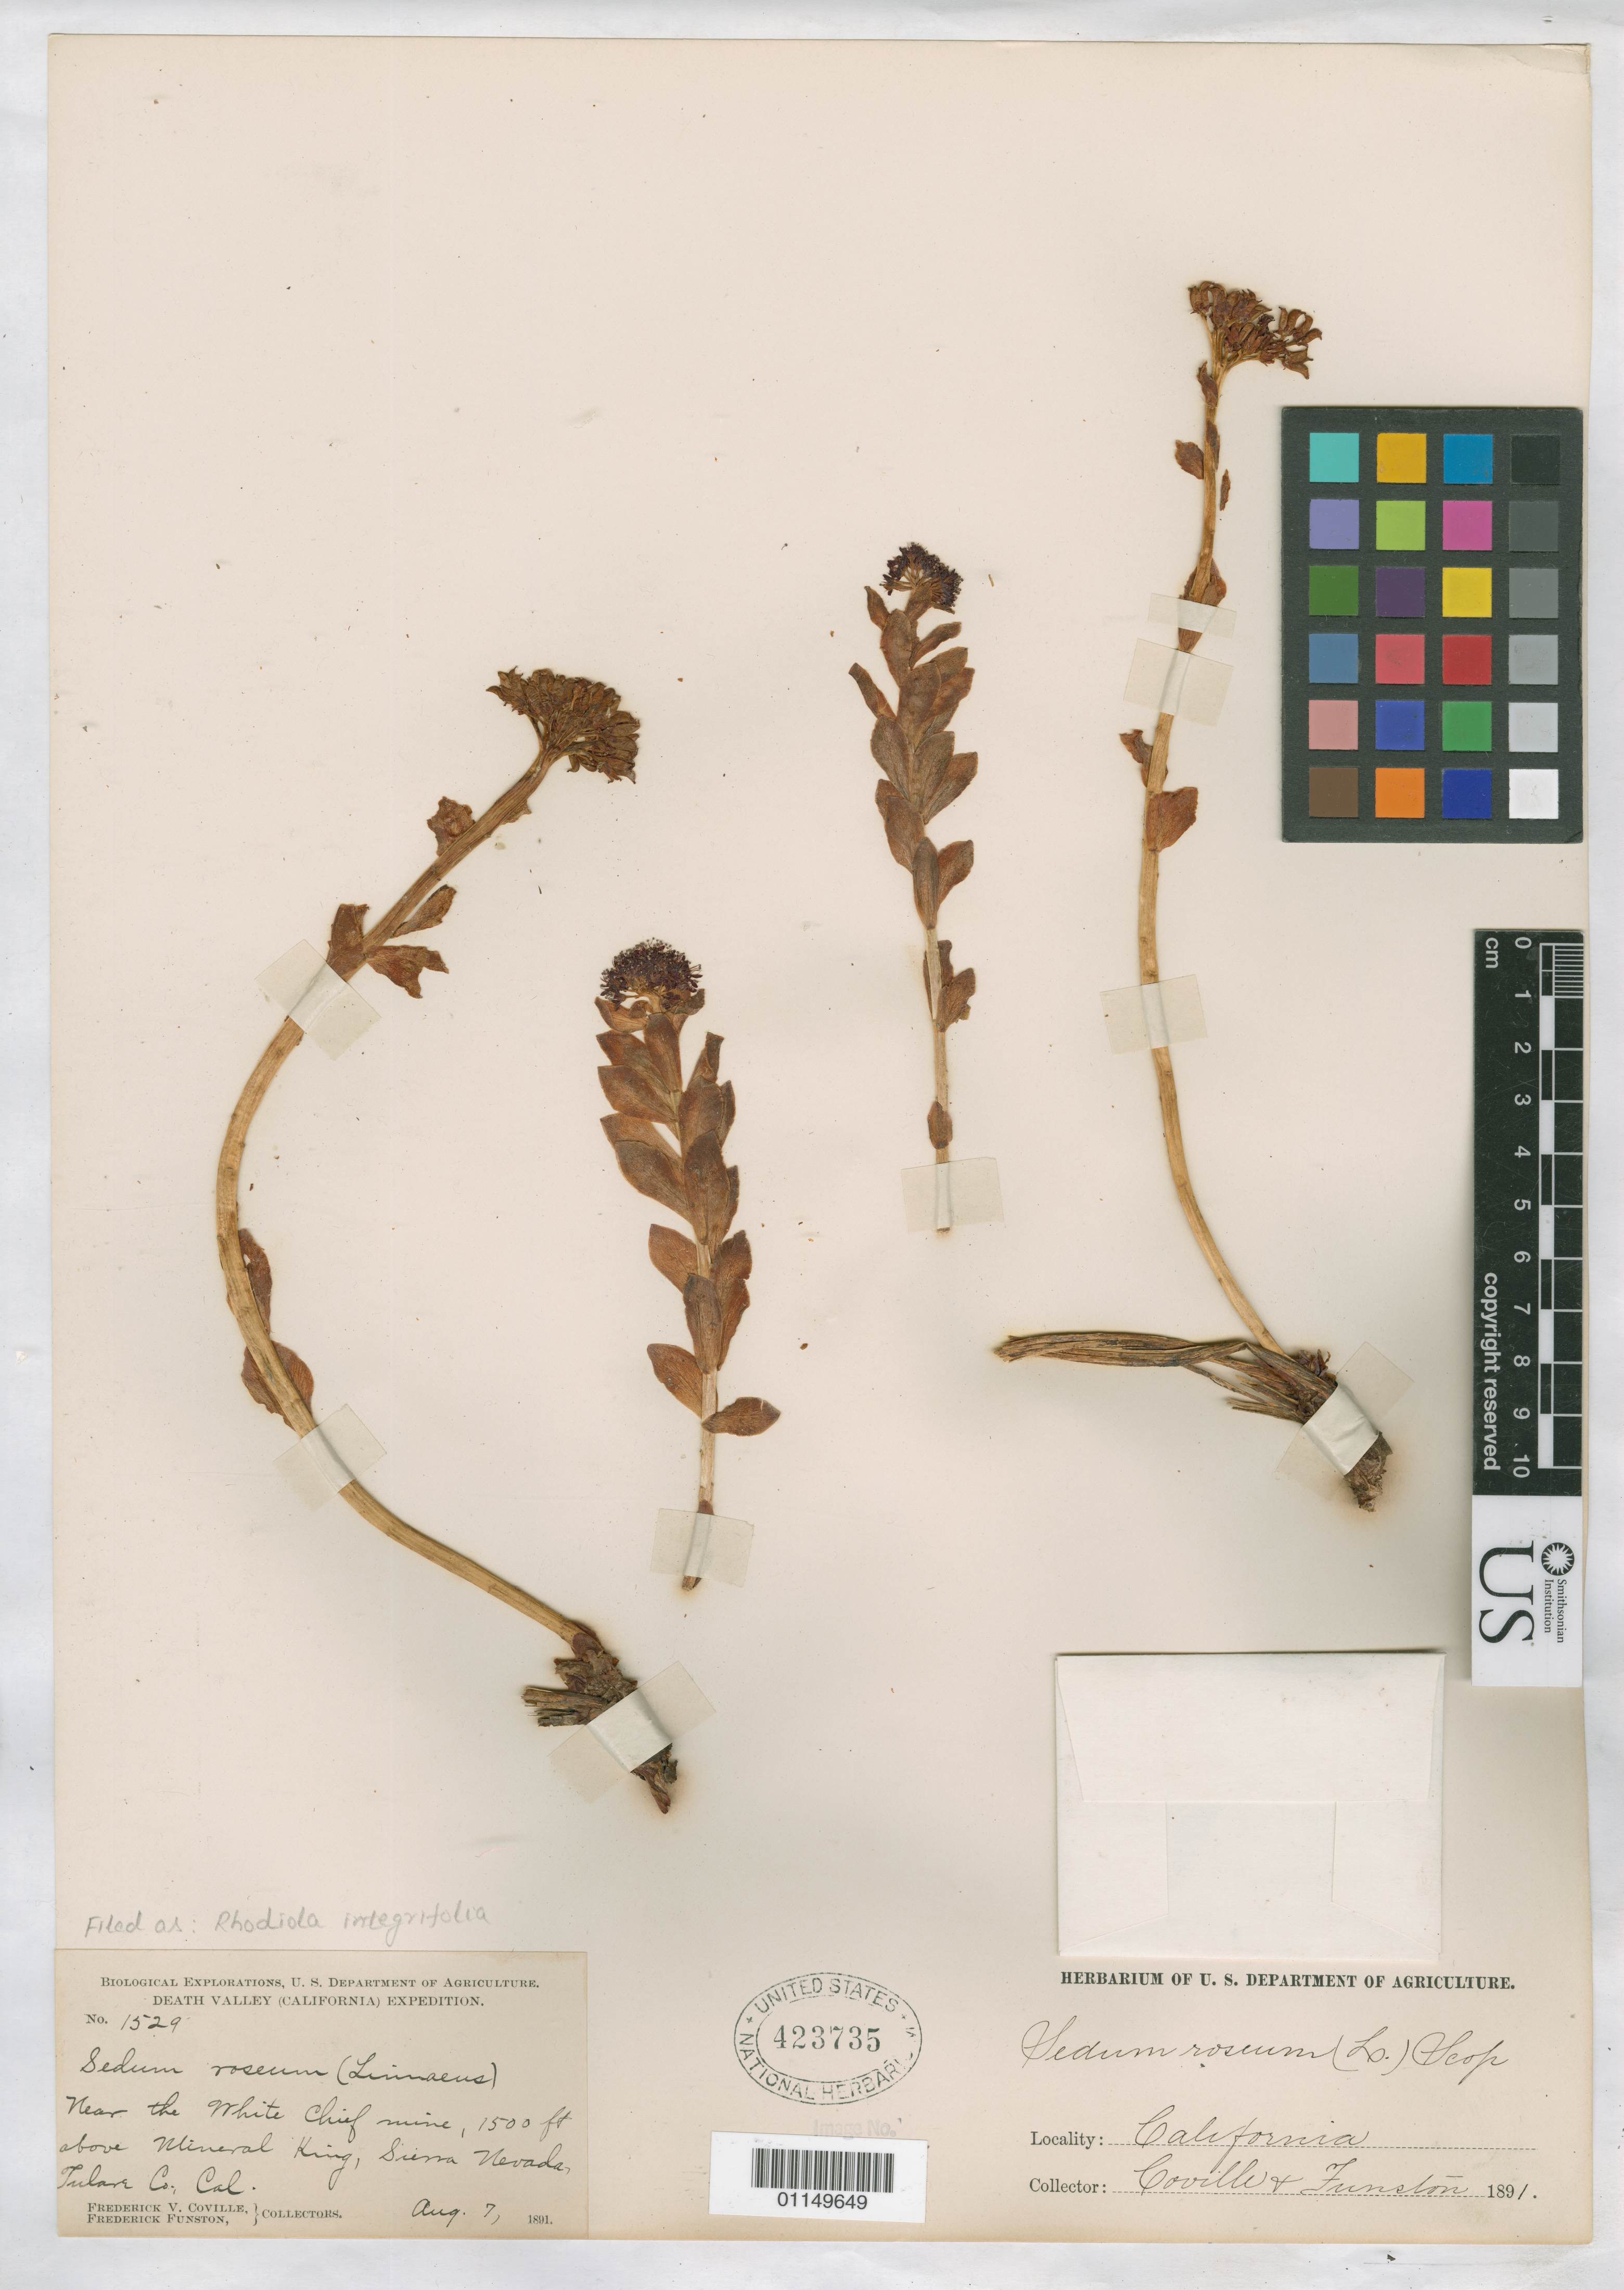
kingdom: Plantae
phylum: Tracheophyta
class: Magnoliopsida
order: Saxifragales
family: Crassulaceae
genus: Rhodiola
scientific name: Rhodiola integrifolia subsp. integrifolia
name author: Raf.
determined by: Strong, Mark T., (BOT), Smithsonian Institution - National Museum of Natural History (UNITED STATES)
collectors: F. V. Coville & F. Funston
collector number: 1529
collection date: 1891-08-07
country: United States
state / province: California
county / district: Tulare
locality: Near White Chief Mine, above Mineral King, Sierra Nevada.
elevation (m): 457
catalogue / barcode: US 423735